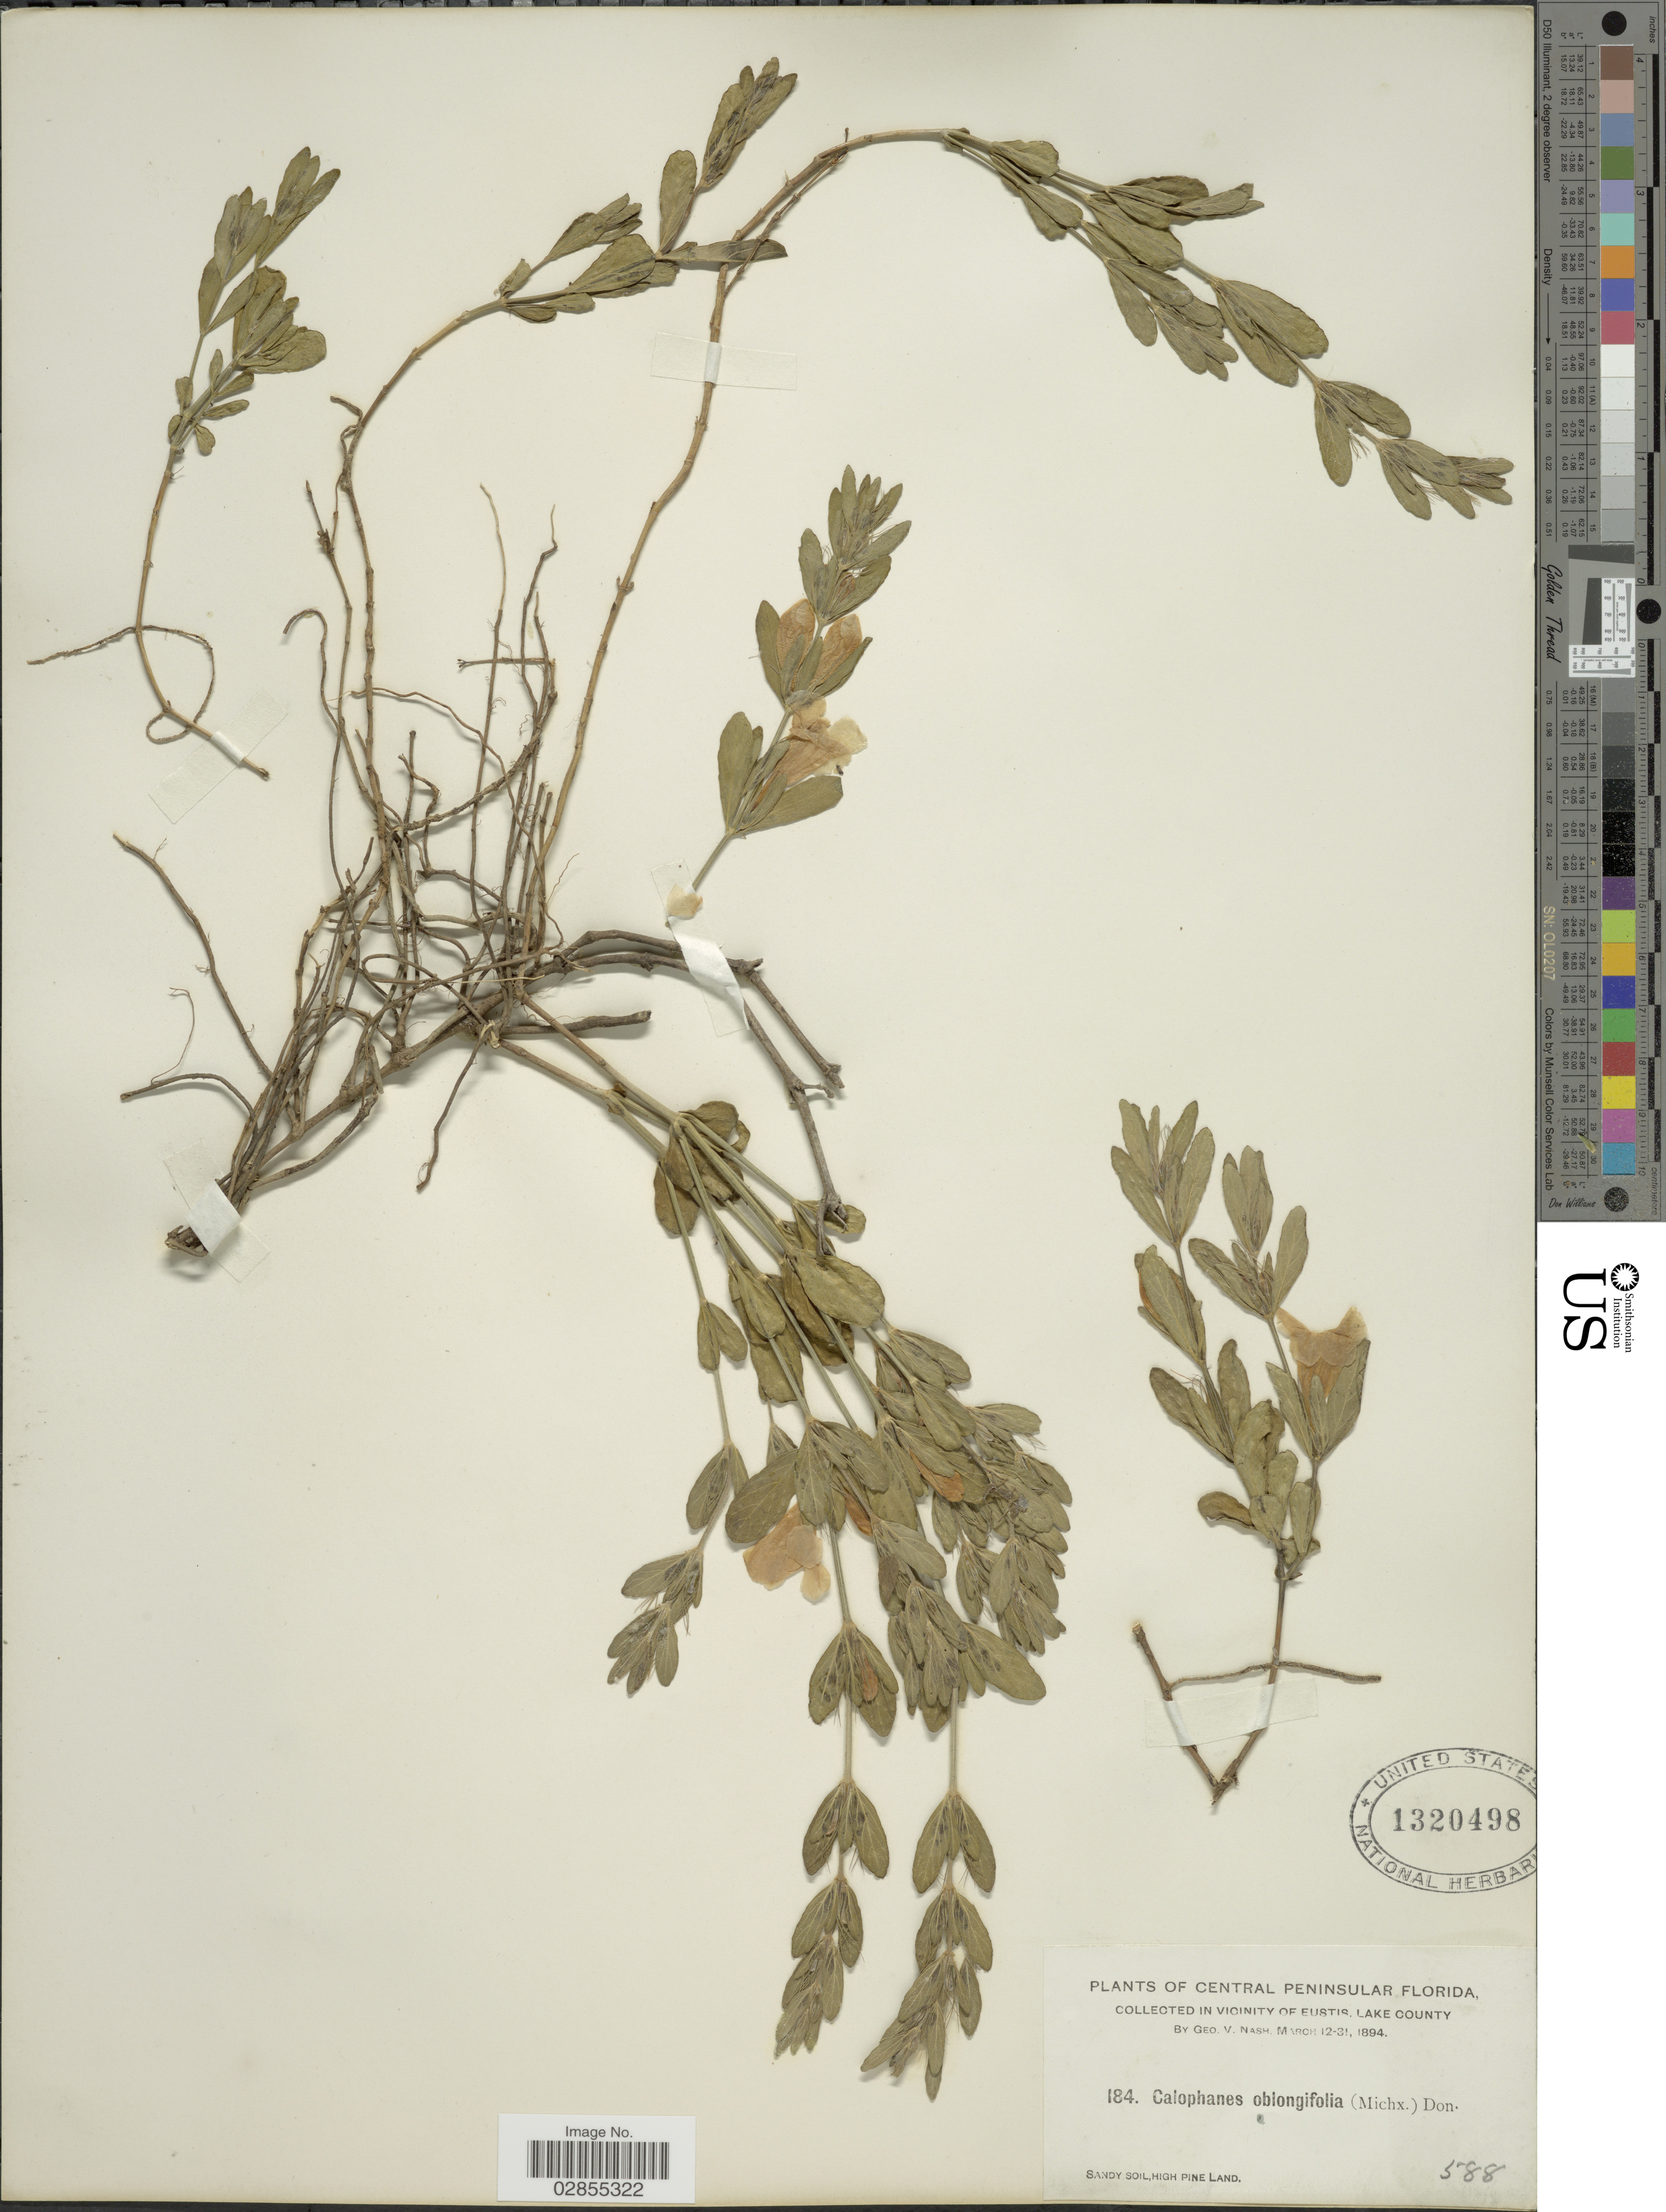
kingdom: Plantae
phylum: Tracheophyta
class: Magnoliopsida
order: Lamiales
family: Acanthaceae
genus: Dyschoriste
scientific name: Dyschoriste oblongifolia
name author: (Michx.) Kuntze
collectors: G. V. Nash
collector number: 184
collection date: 1894-03-12/1894-03-31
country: United States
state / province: Florida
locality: Central Peninsular Florida. In vicinity of Eustis, Lake County.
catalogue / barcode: US 1320498